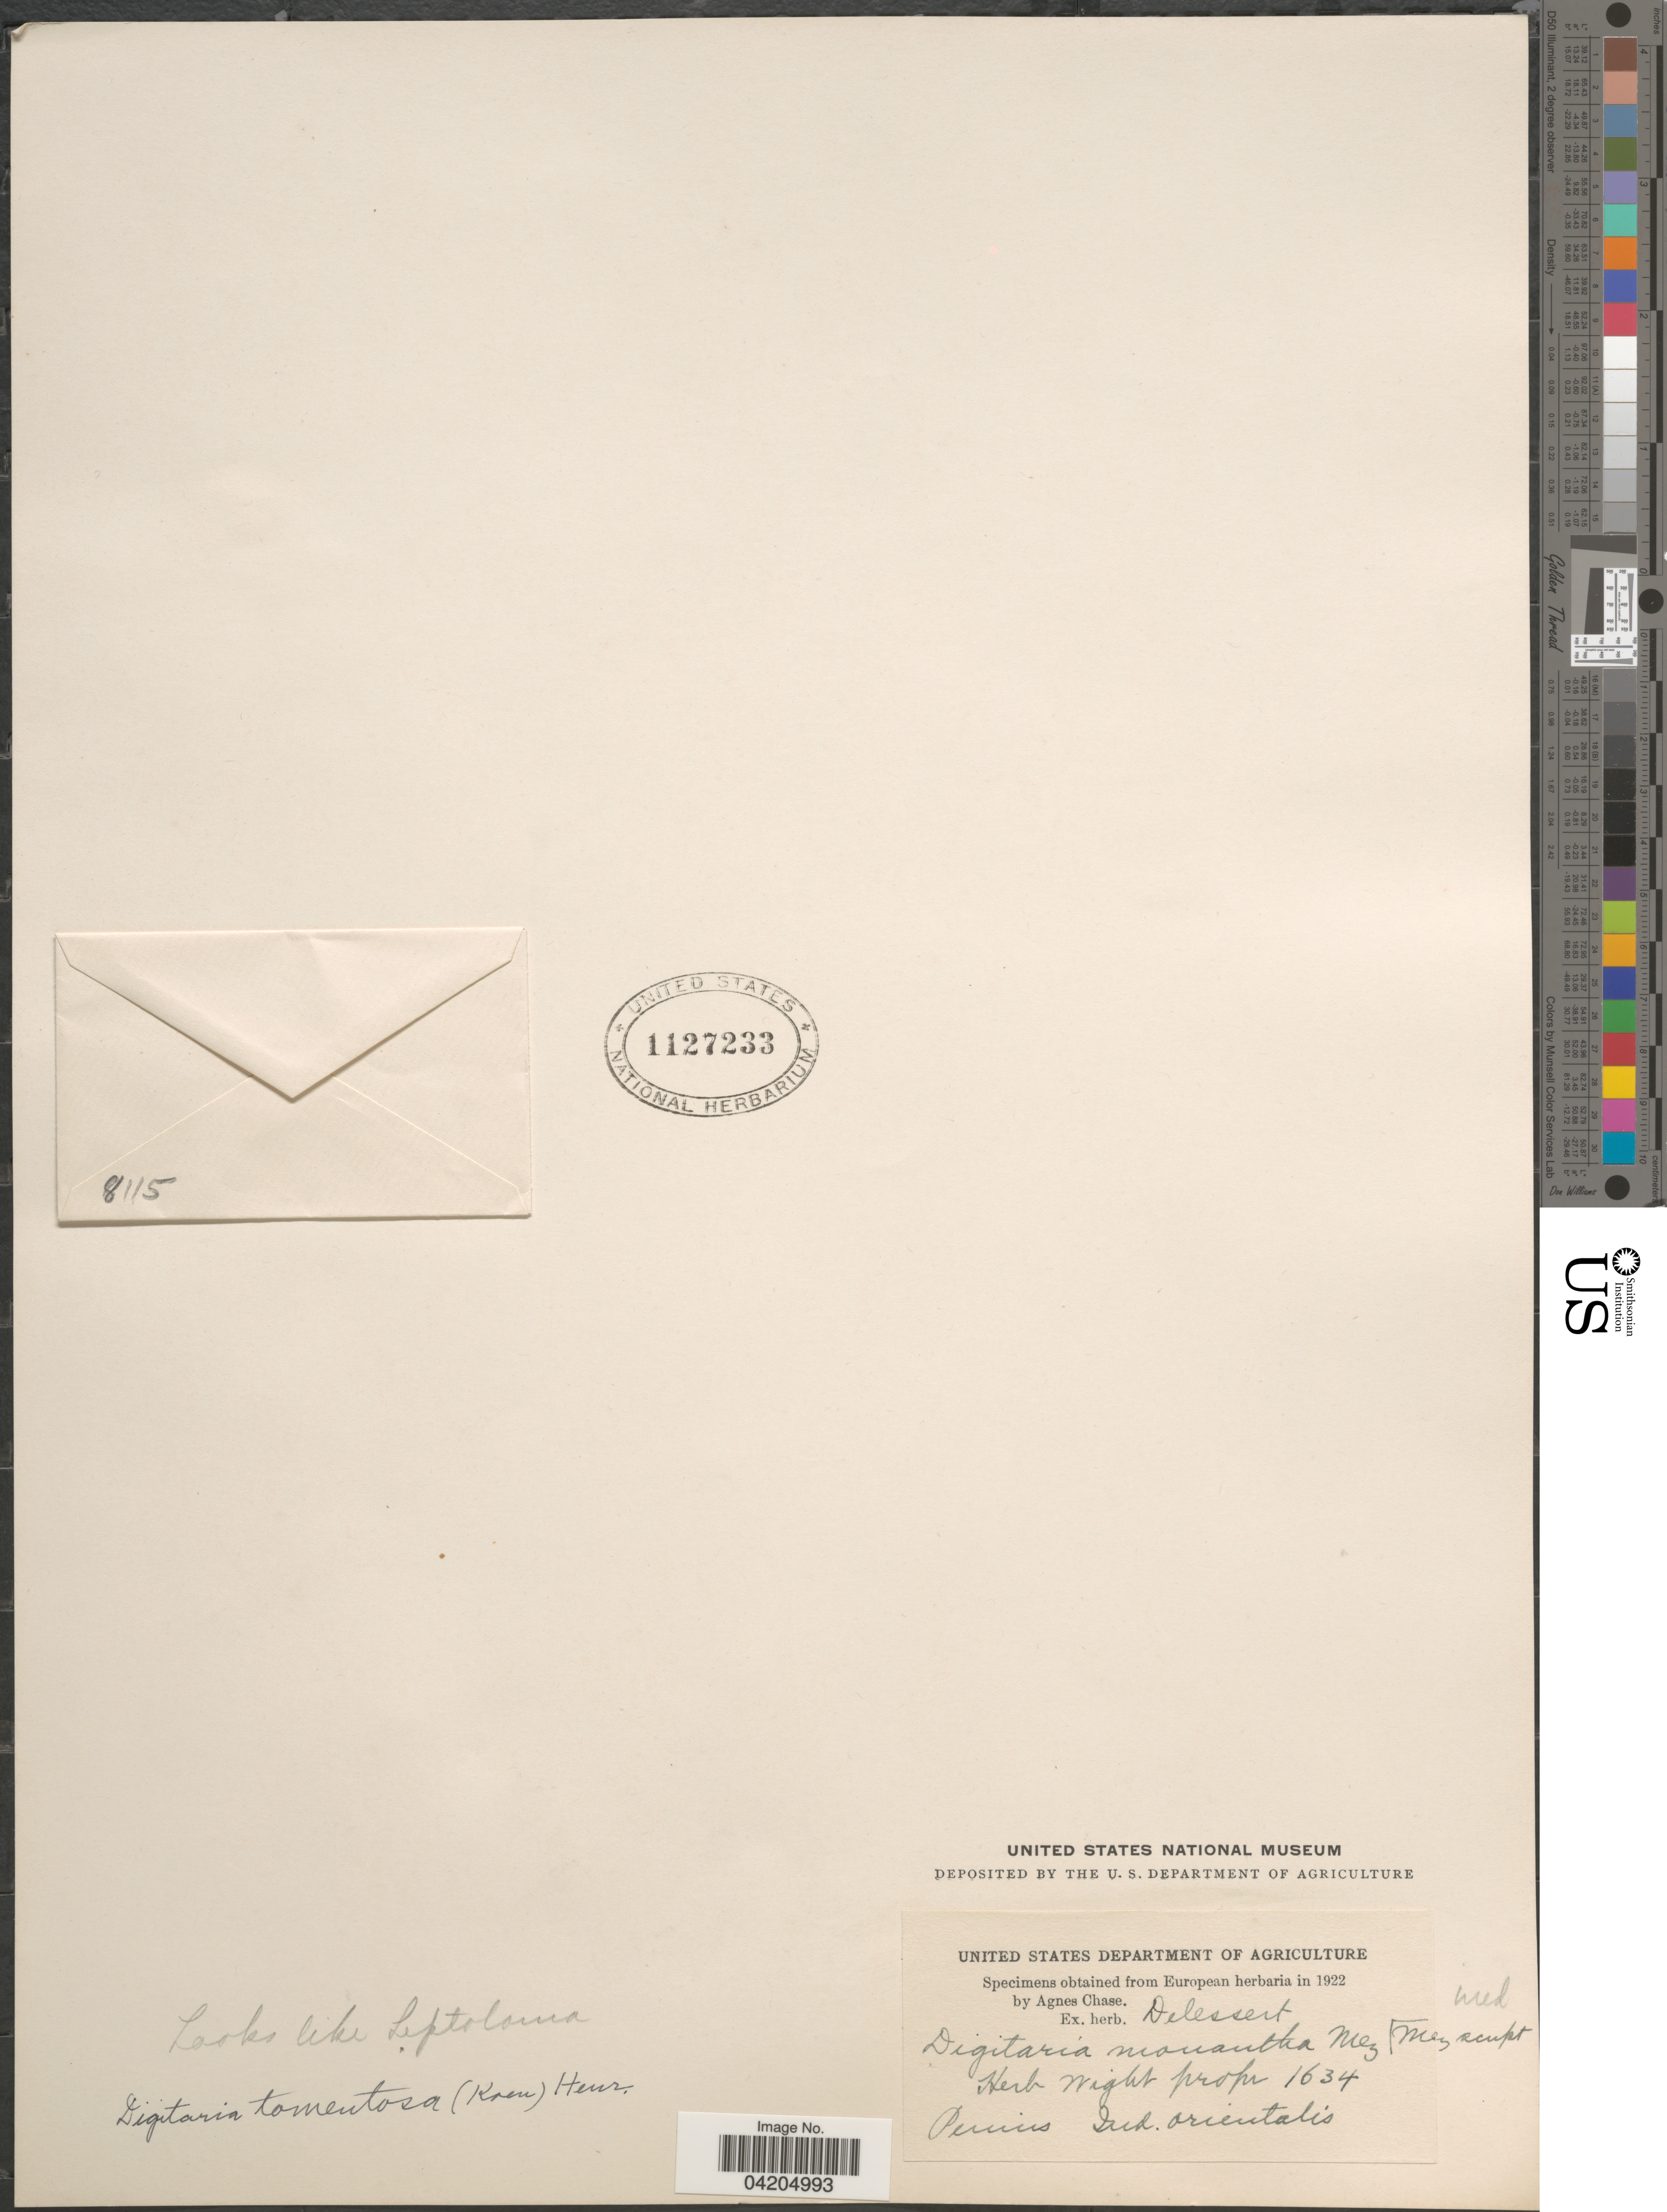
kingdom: Plantae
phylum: Tracheophyta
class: Liliopsida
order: Poales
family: Poaceae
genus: Digitaria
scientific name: Digitaria tomentosa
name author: (J. Koenig ex Rottler) Henr.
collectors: ex Herb. Wight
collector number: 1634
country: India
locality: Penins Ind. orientalis.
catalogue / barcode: US 1127233